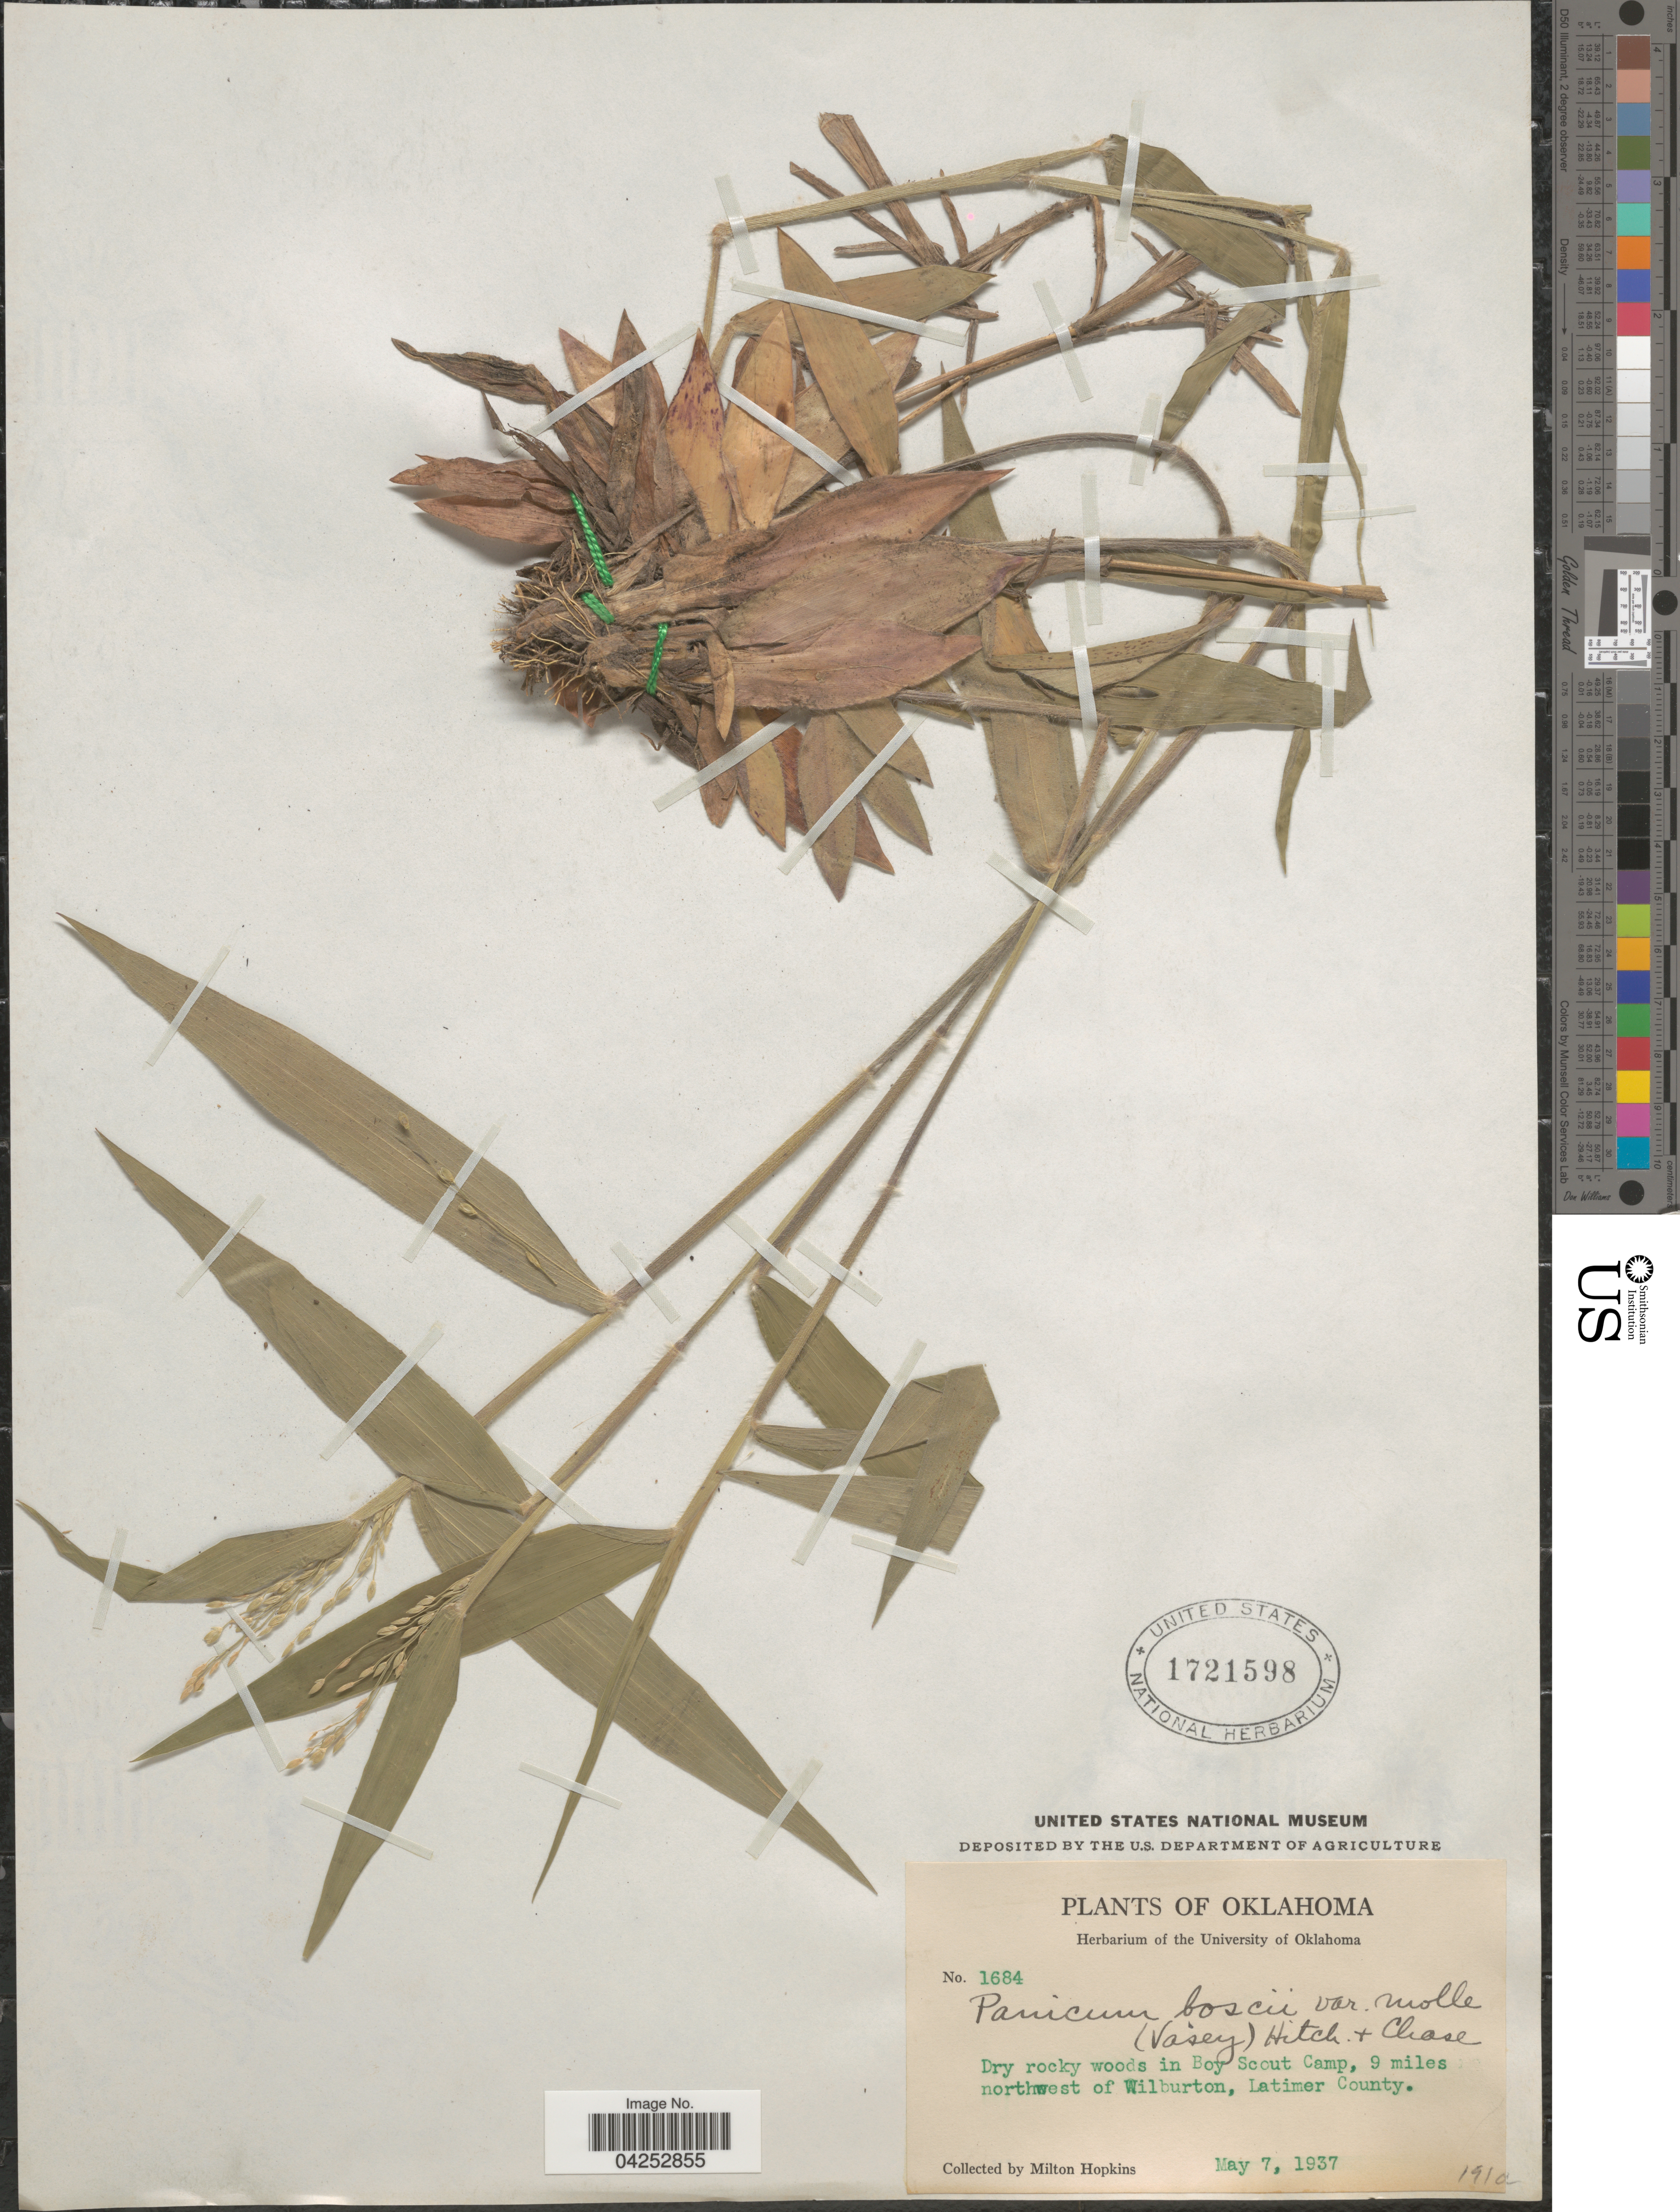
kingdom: Plantae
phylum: Tracheophyta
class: Liliopsida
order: Poales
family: Poaceae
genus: Dichanthelium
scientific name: Dichanthelium boscii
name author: (Poir.) Gould & C.A. Clark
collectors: M. Hopkins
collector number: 1684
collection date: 1937-05-07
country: United States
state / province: Oklahoma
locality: Dry rocky woods in Boy Scout Camp, 9 miles northwest of Wilburton, Latimer County.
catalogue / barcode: US 1721598